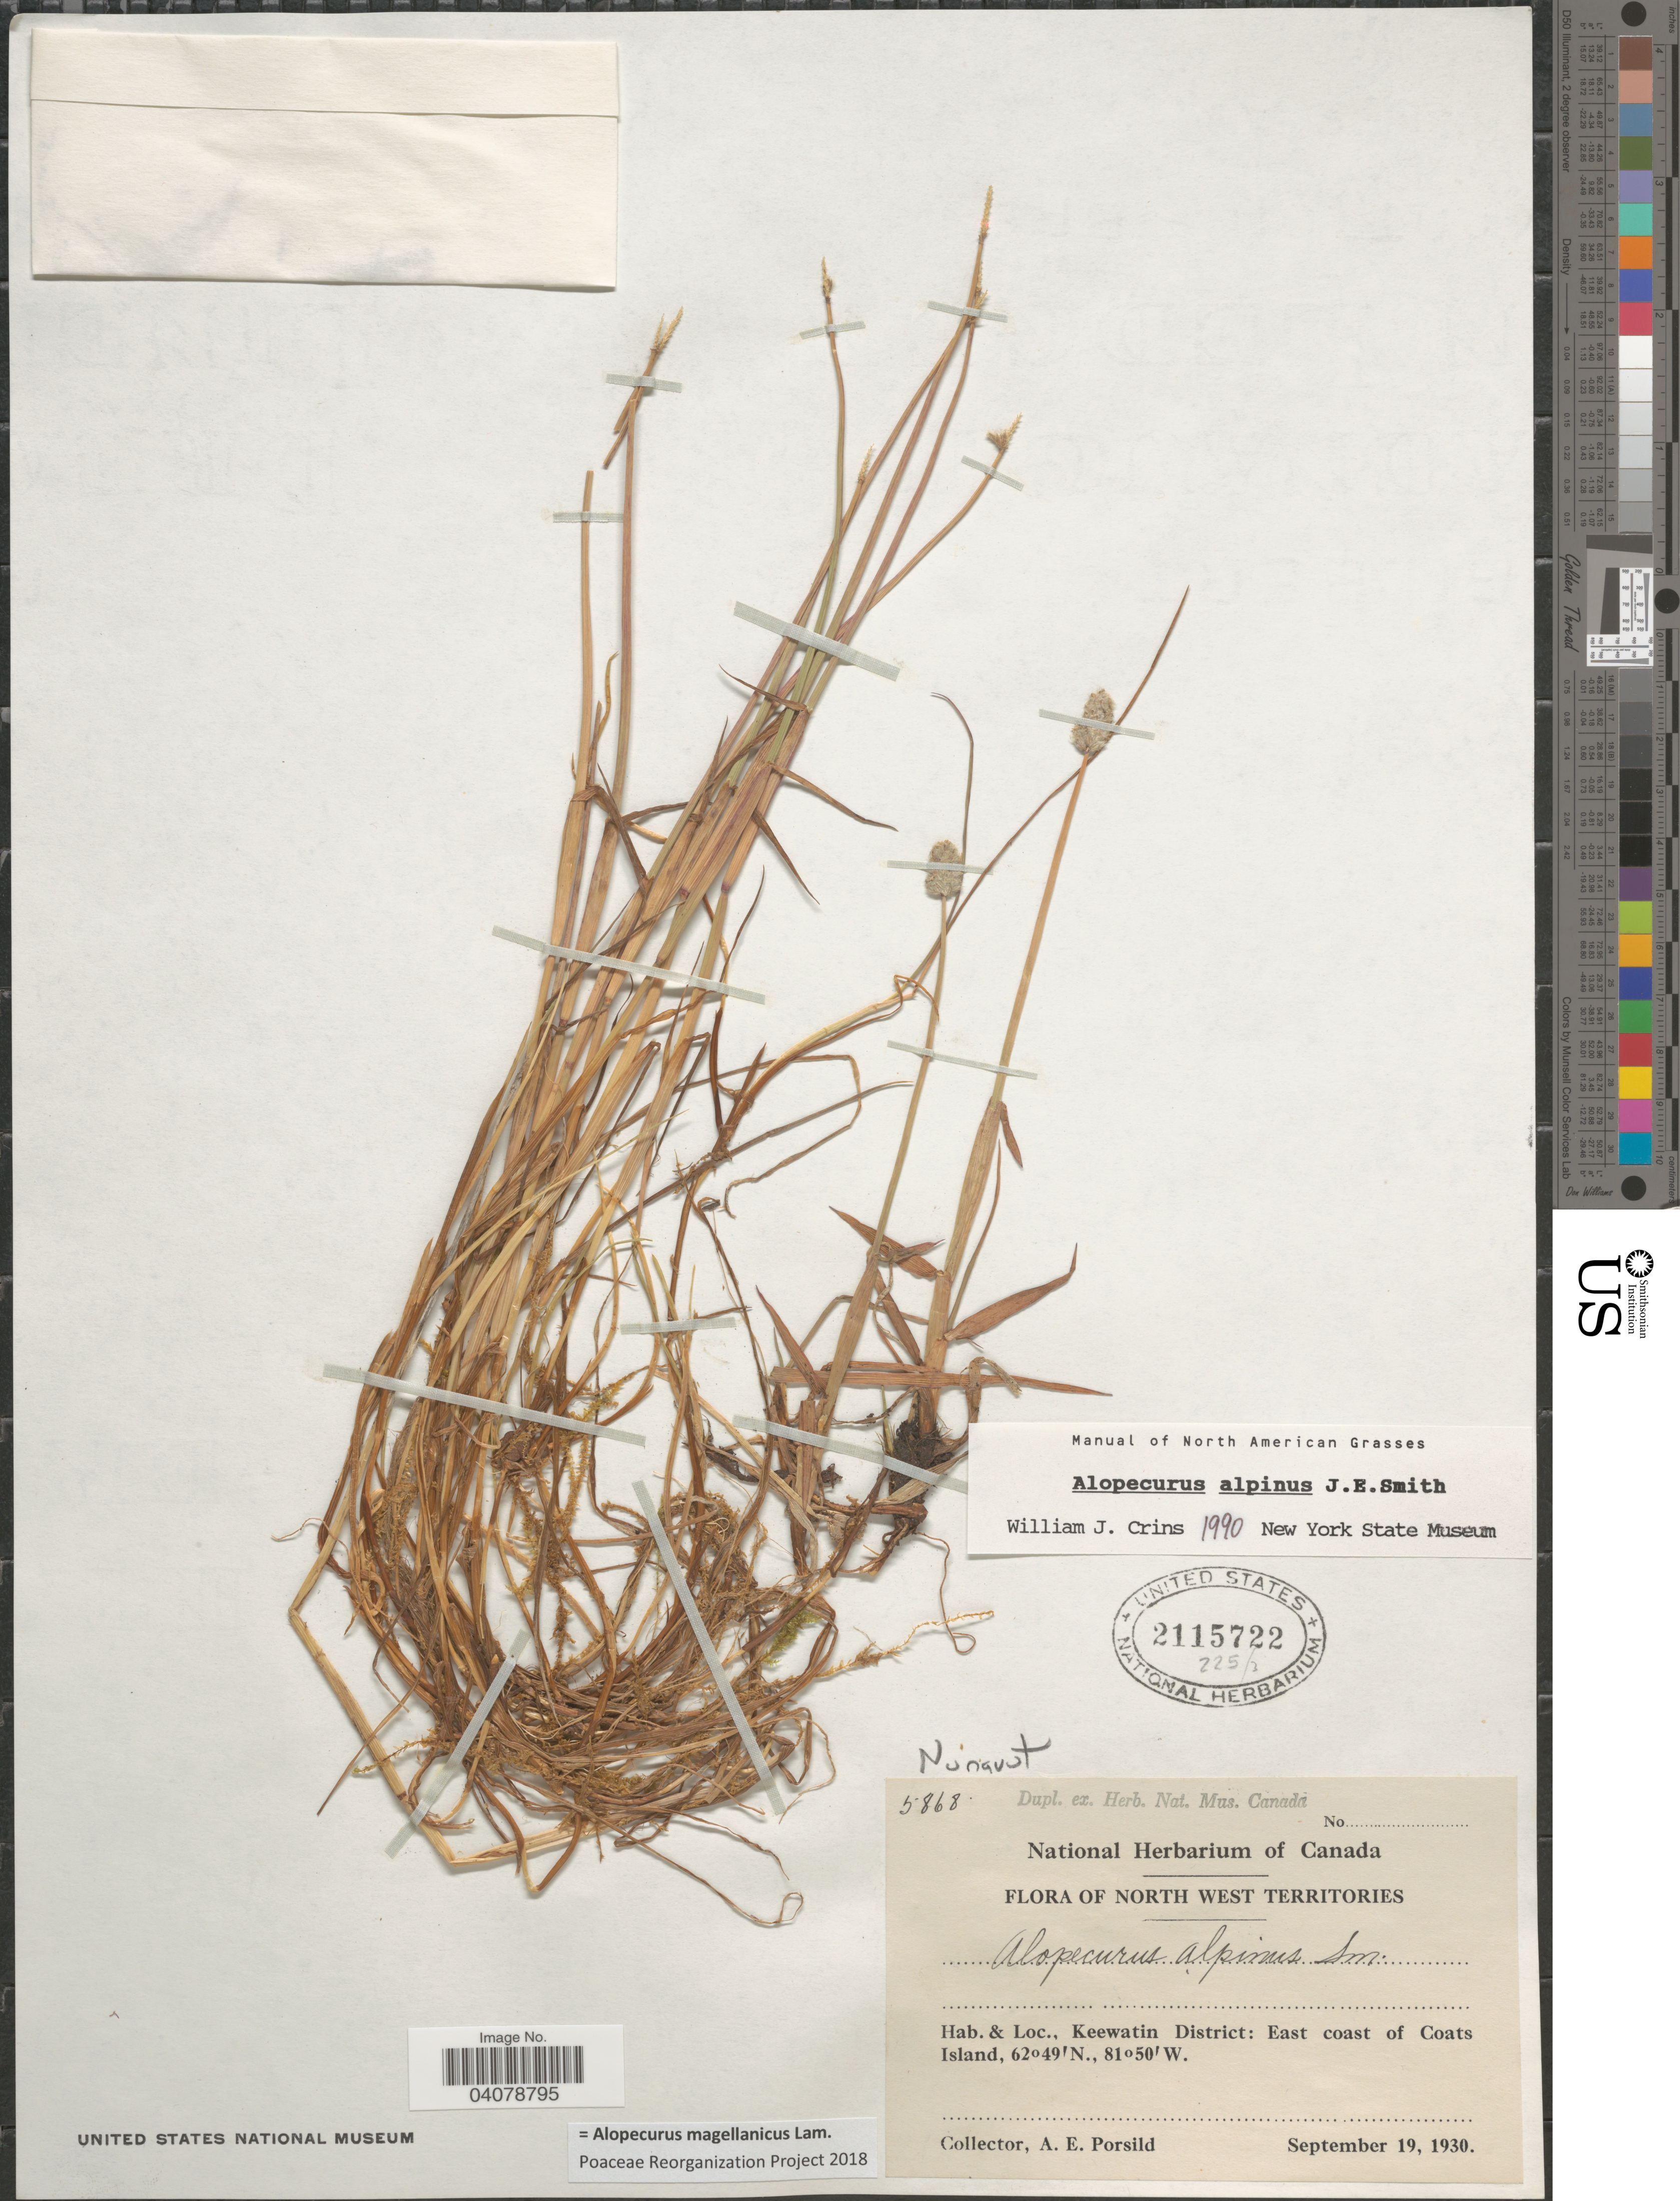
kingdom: Plantae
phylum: Tracheophyta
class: Liliopsida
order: Poales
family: Poaceae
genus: Alopecurus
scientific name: Alopecurus magellanicus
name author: Lam.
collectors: A. E. Porsild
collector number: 5868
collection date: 1930-09-19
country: Canada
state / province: Northwest Territories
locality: Keewatin District: East coast of Coats Island.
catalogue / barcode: US 2115722